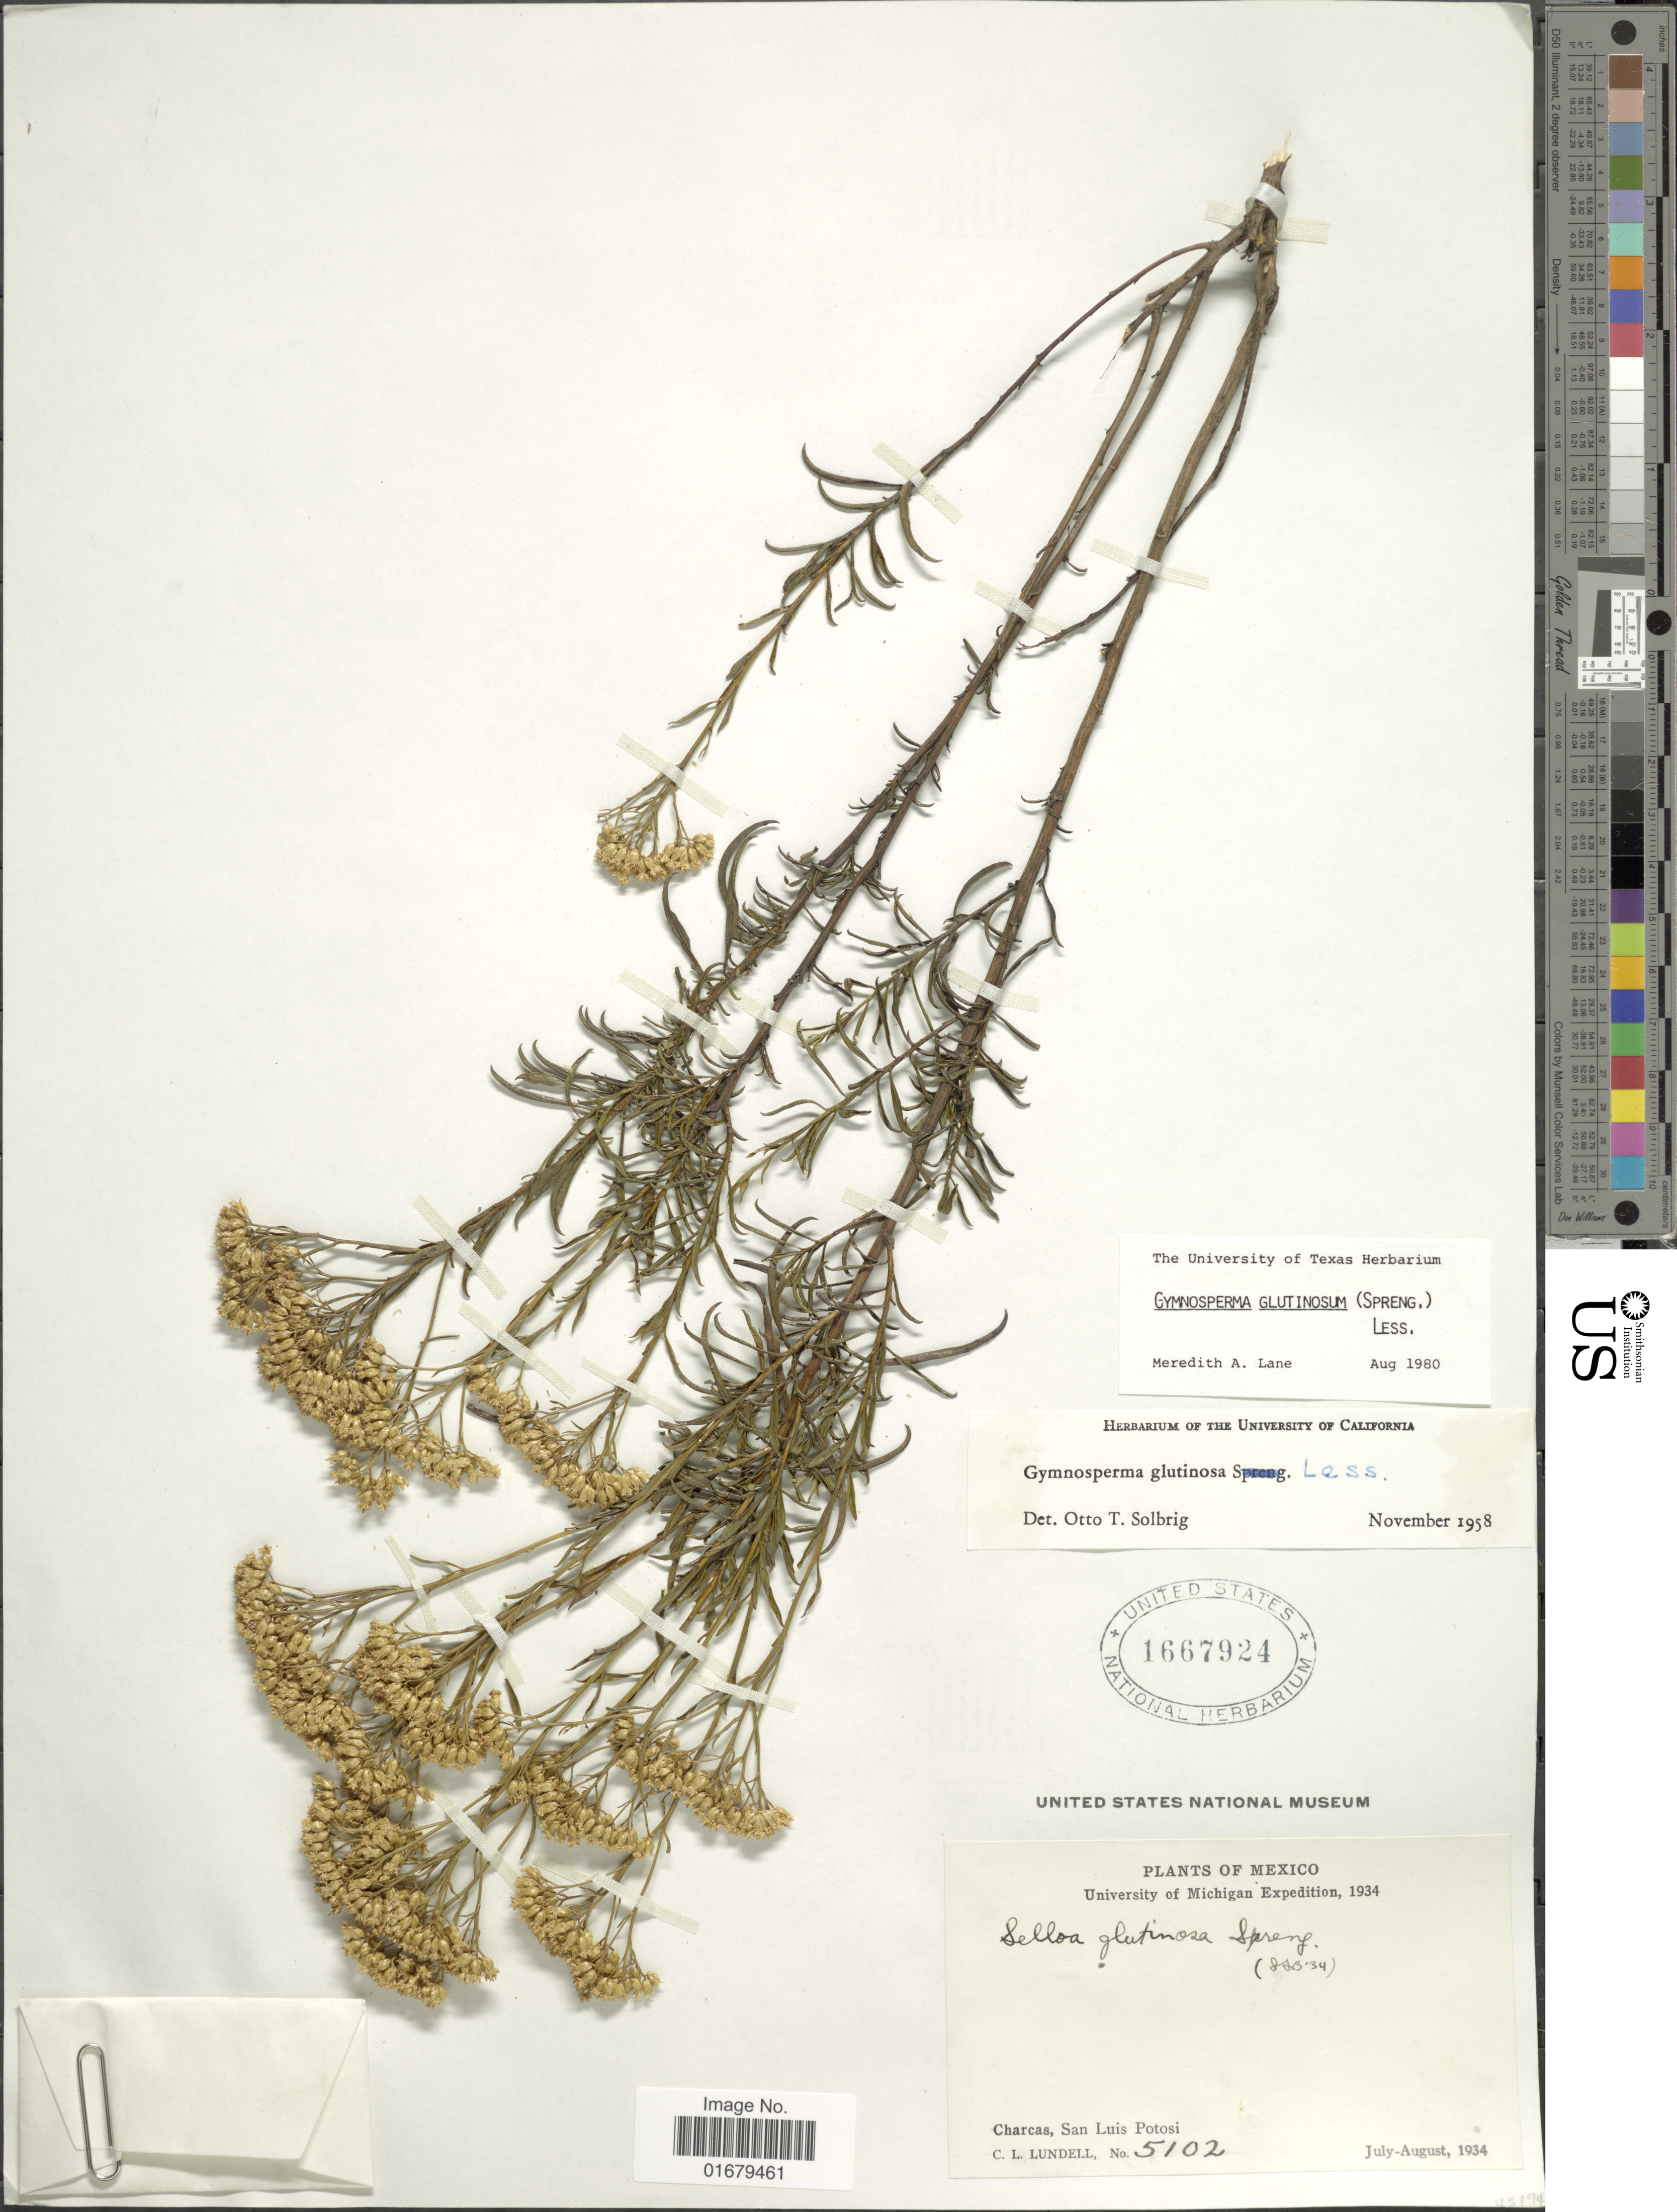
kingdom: Plantae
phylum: Tracheophyta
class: Magnoliopsida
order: Asterales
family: Asteraceae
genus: Gymnosperma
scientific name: Gymnosperma glutinosum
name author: (Spreng.) Less.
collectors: C. L. Lundell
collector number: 5102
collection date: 1934-07/1934-08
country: Mexico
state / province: San Luis Potosí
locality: Charcas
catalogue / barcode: US 1667924